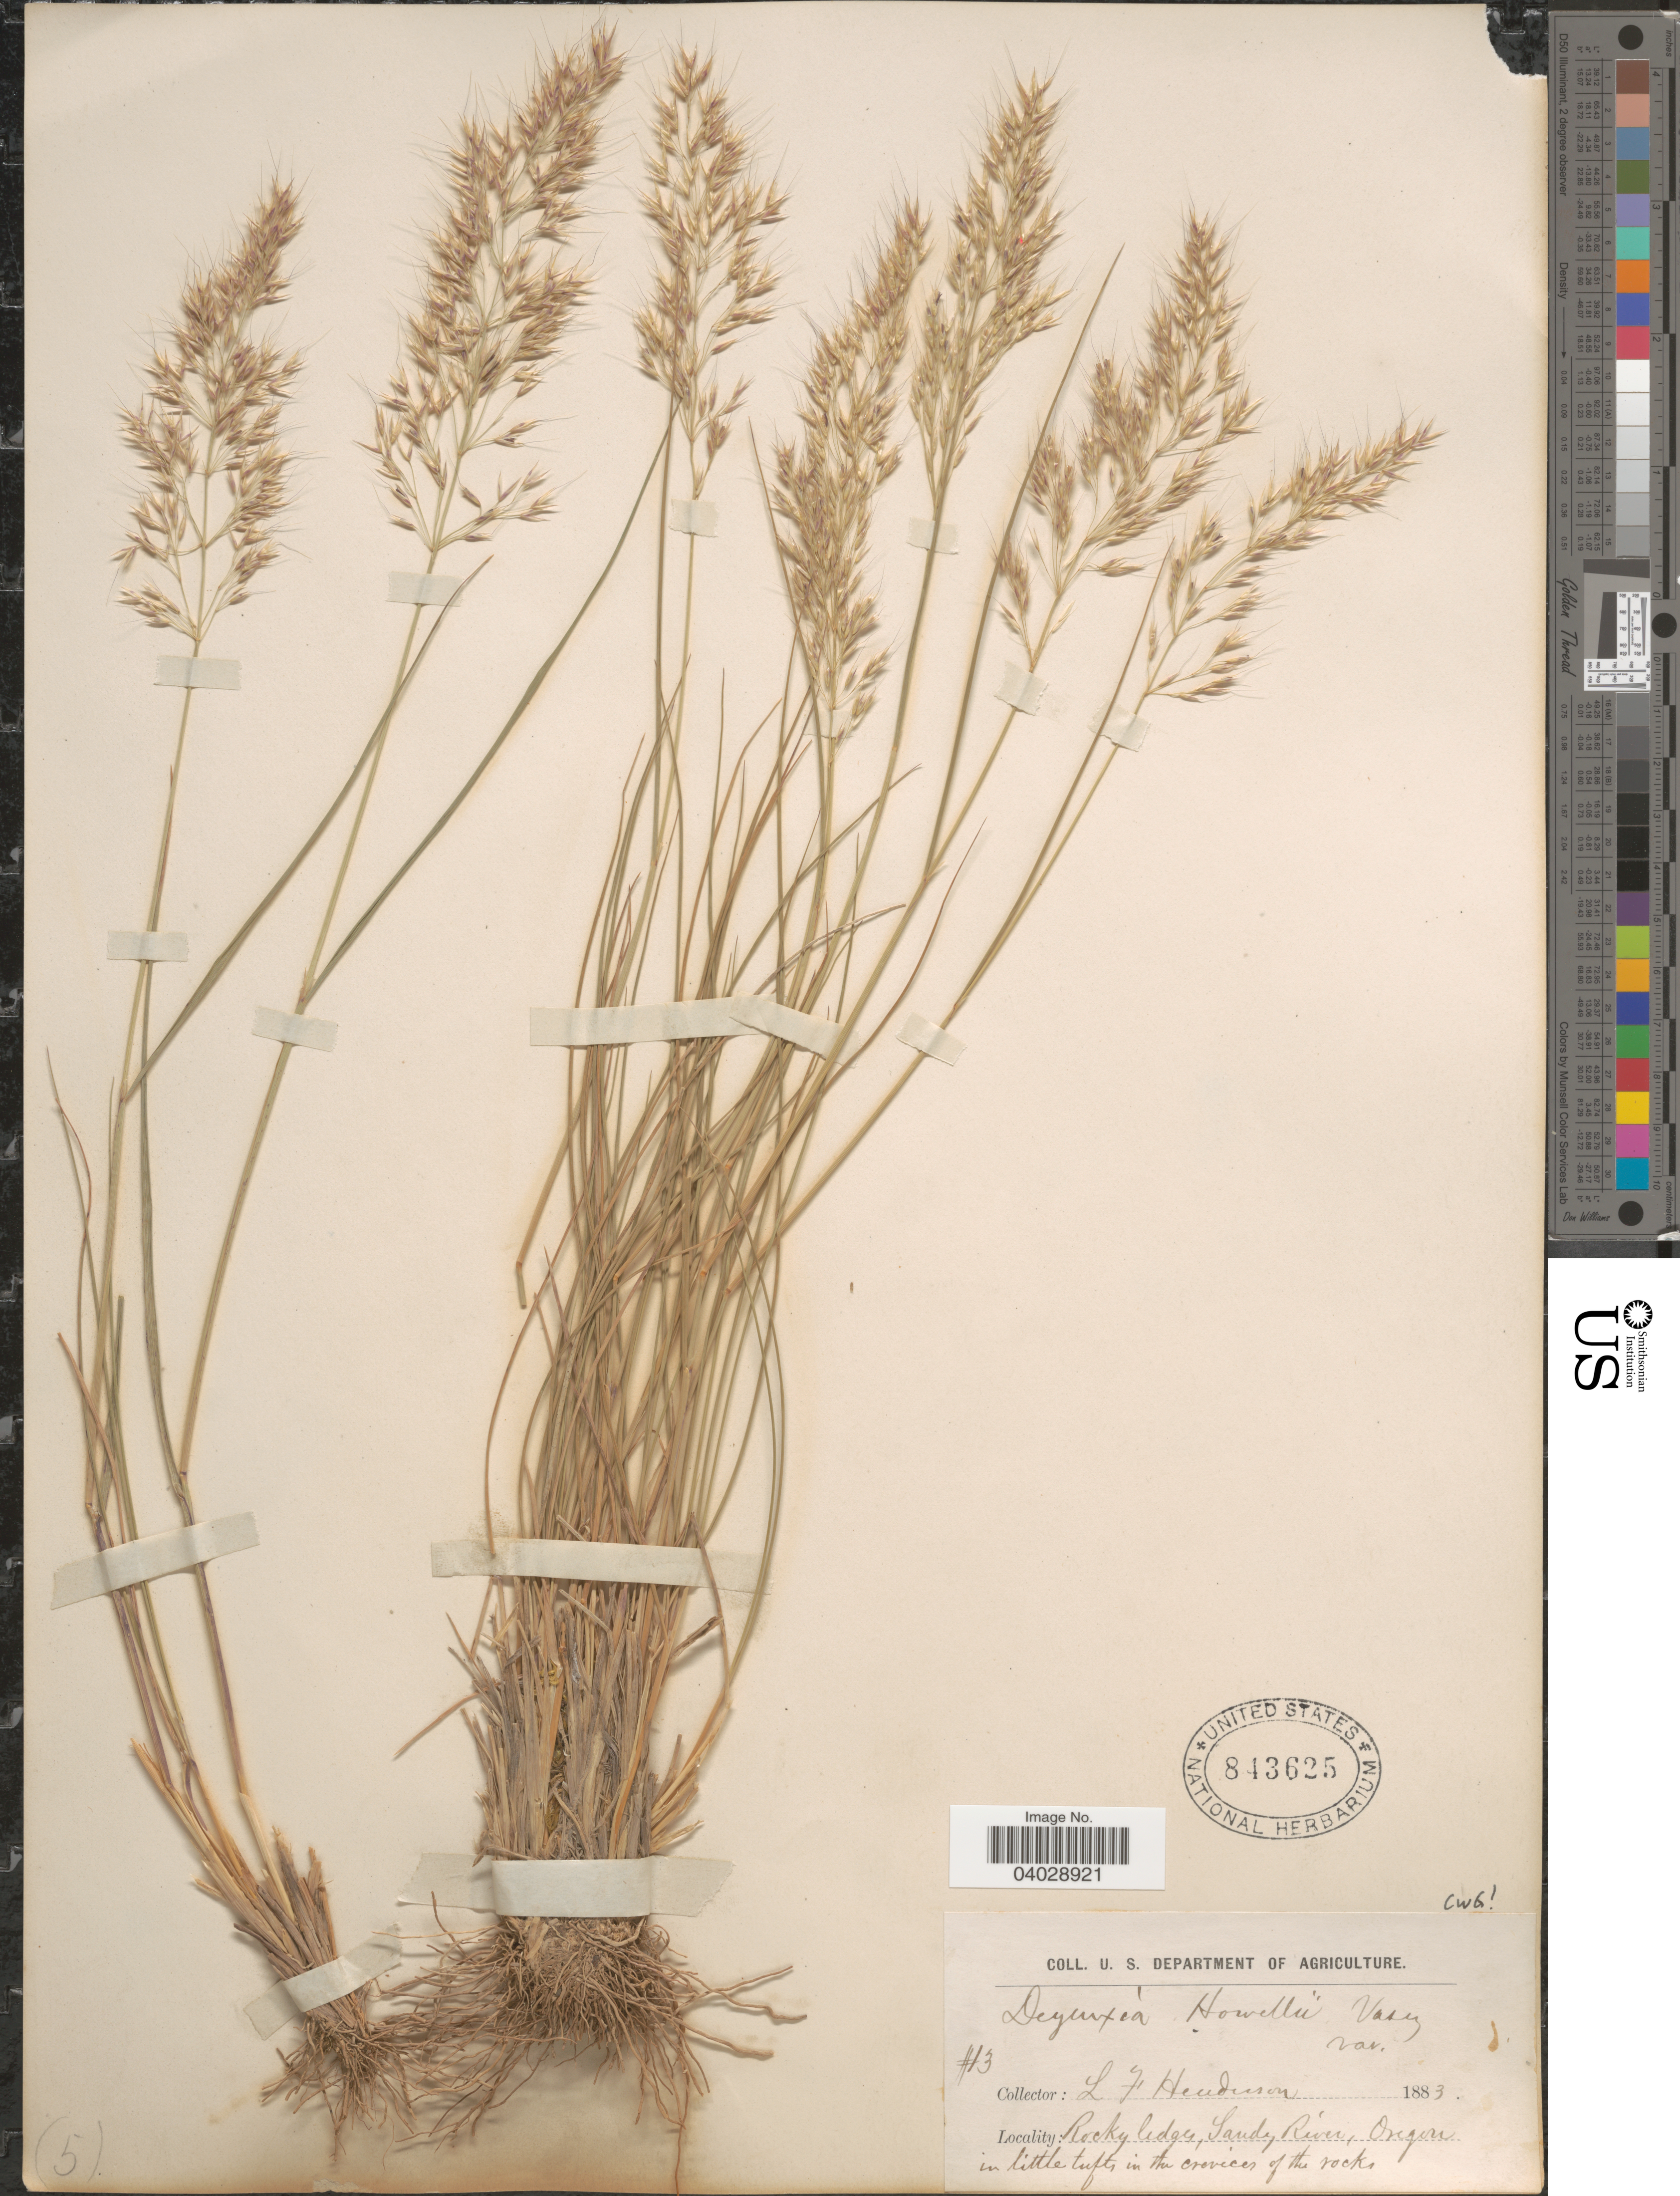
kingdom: Plantae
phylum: Tracheophyta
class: Liliopsida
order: Poales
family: Poaceae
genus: Calamagrostis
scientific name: Calamagrostis howellii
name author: Vasey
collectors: L. Henderson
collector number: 13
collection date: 1883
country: United States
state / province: Oregon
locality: Rocky ledges, Sandy River.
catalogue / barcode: US 843625